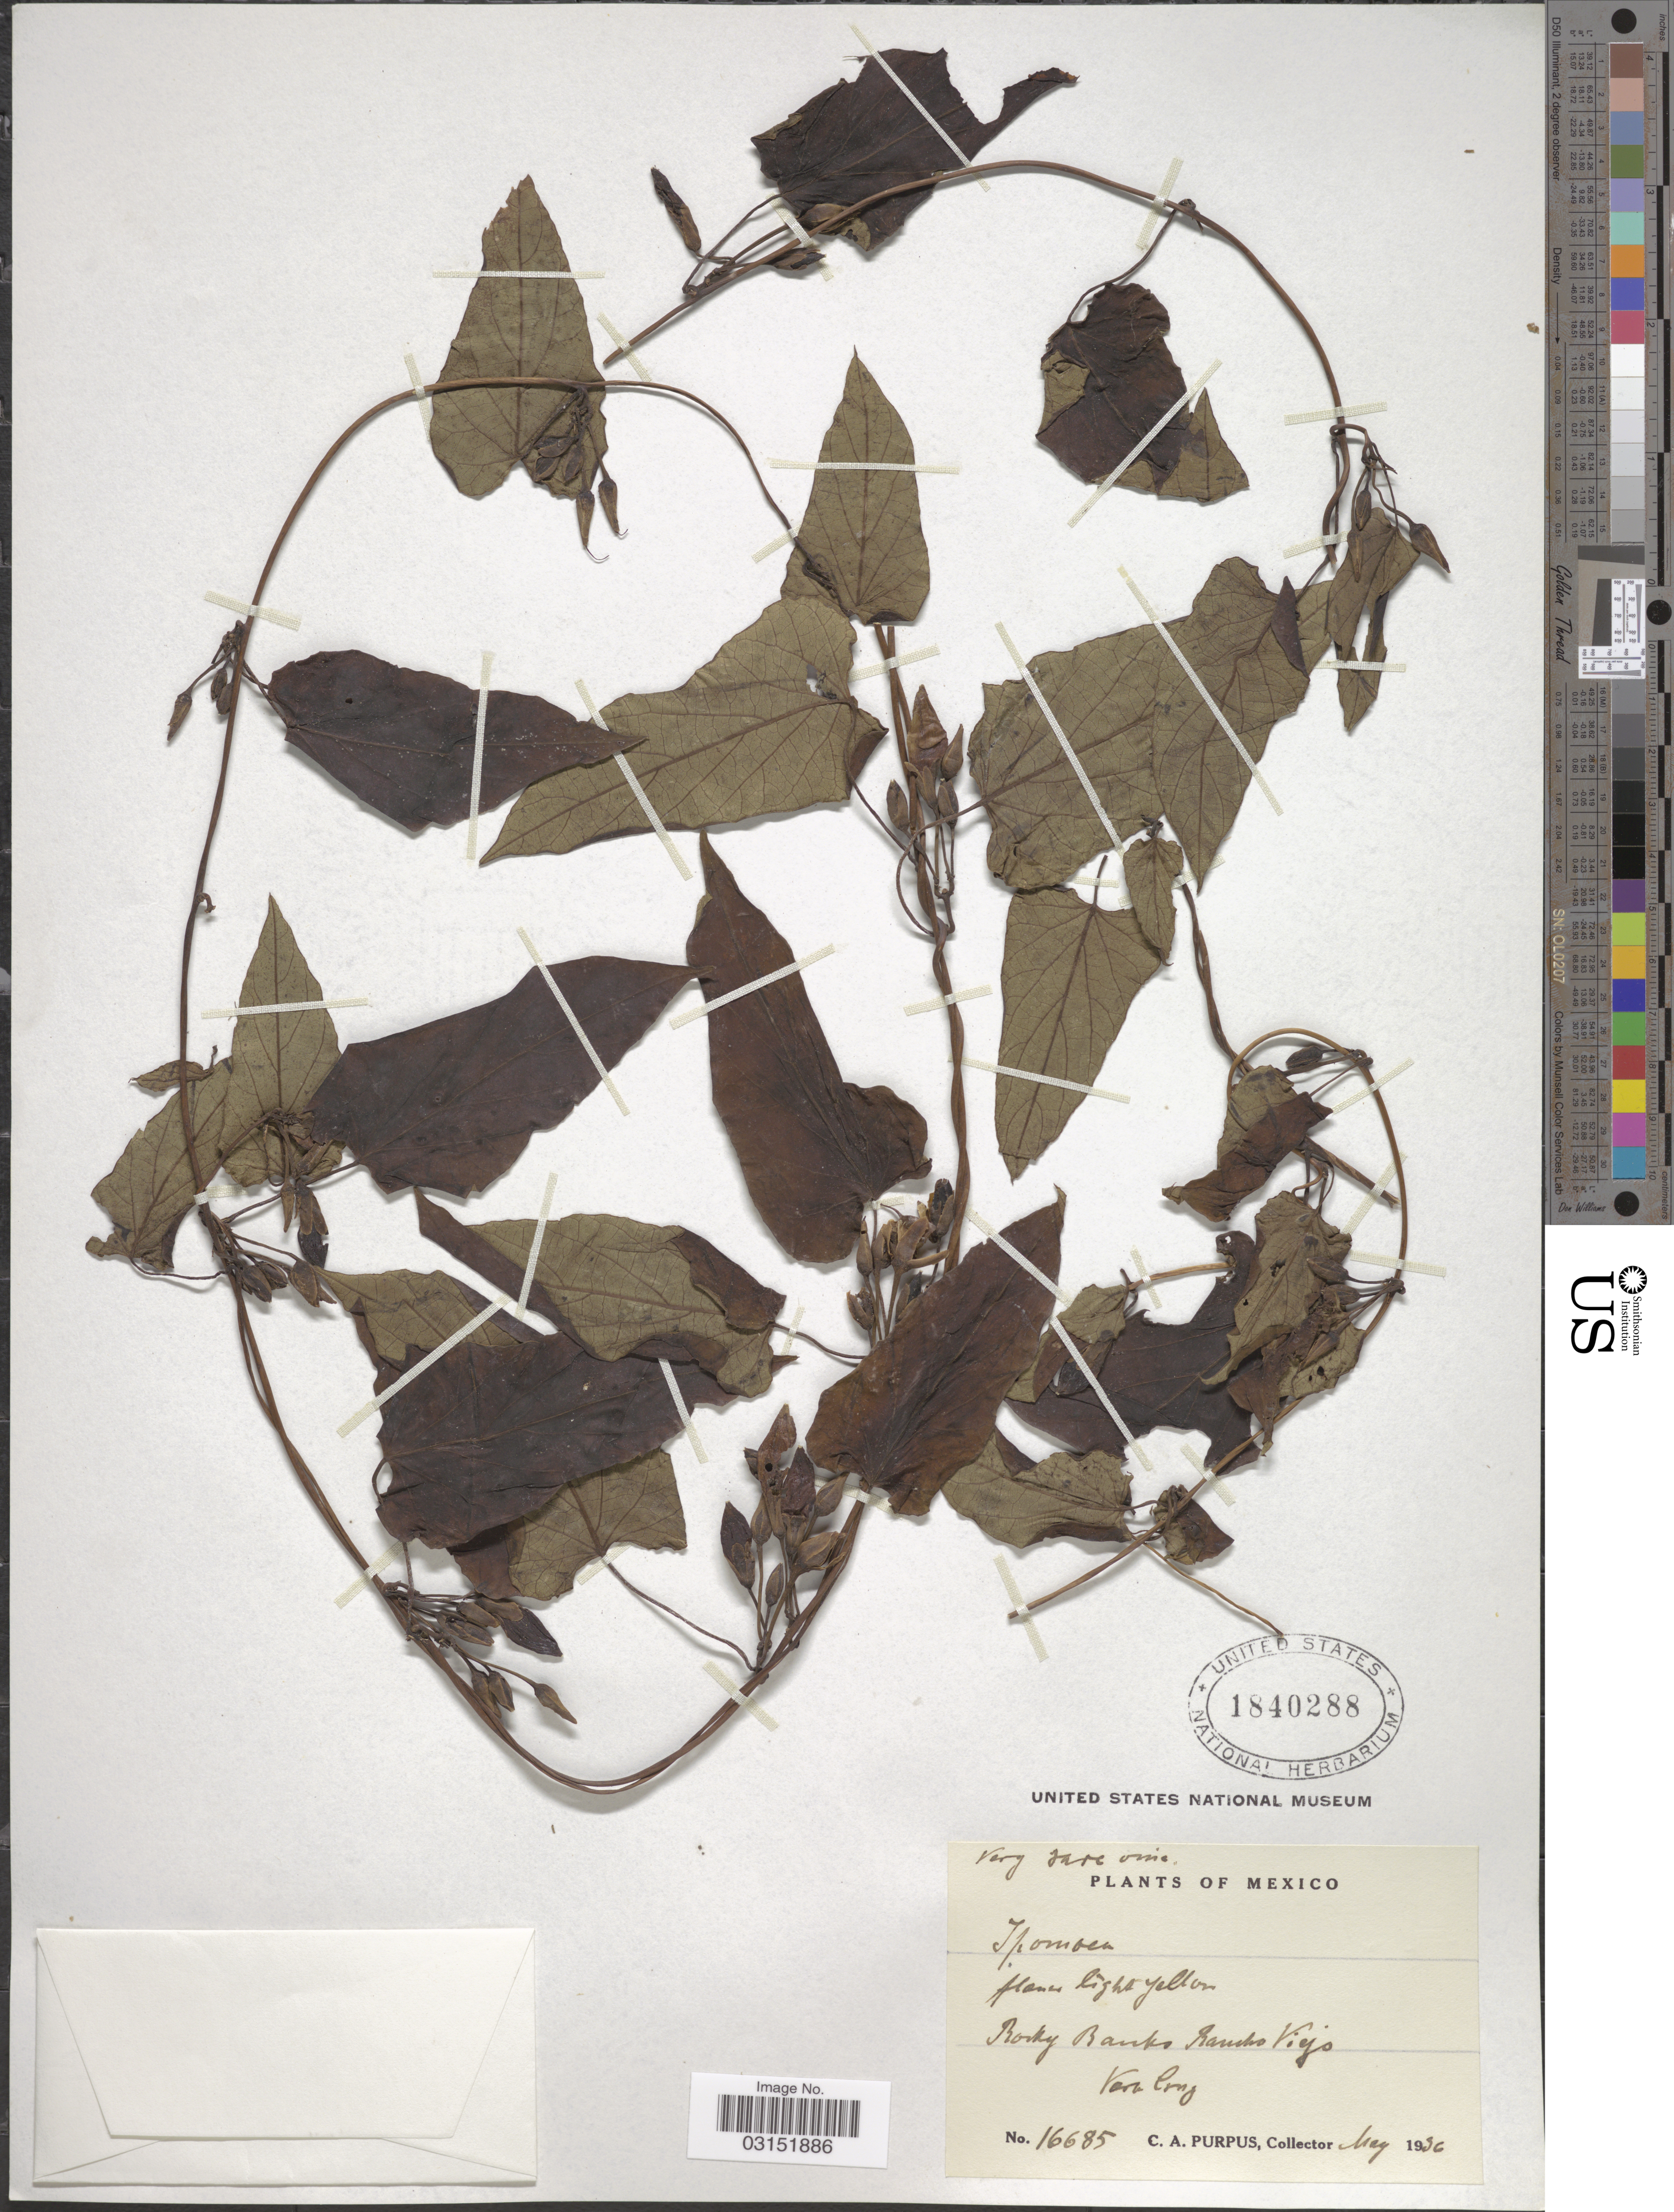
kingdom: Plantae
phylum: Tracheophyta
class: Magnoliopsida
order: Solanales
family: Convolvulaceae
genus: Ipomoea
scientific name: Ipomoea sp.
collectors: C. A. Purpus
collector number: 16685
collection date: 1936-05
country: Mexico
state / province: Veracruz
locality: Rocky Banks Rancho Viejo, Vera Cruz.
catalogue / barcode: US 1840288